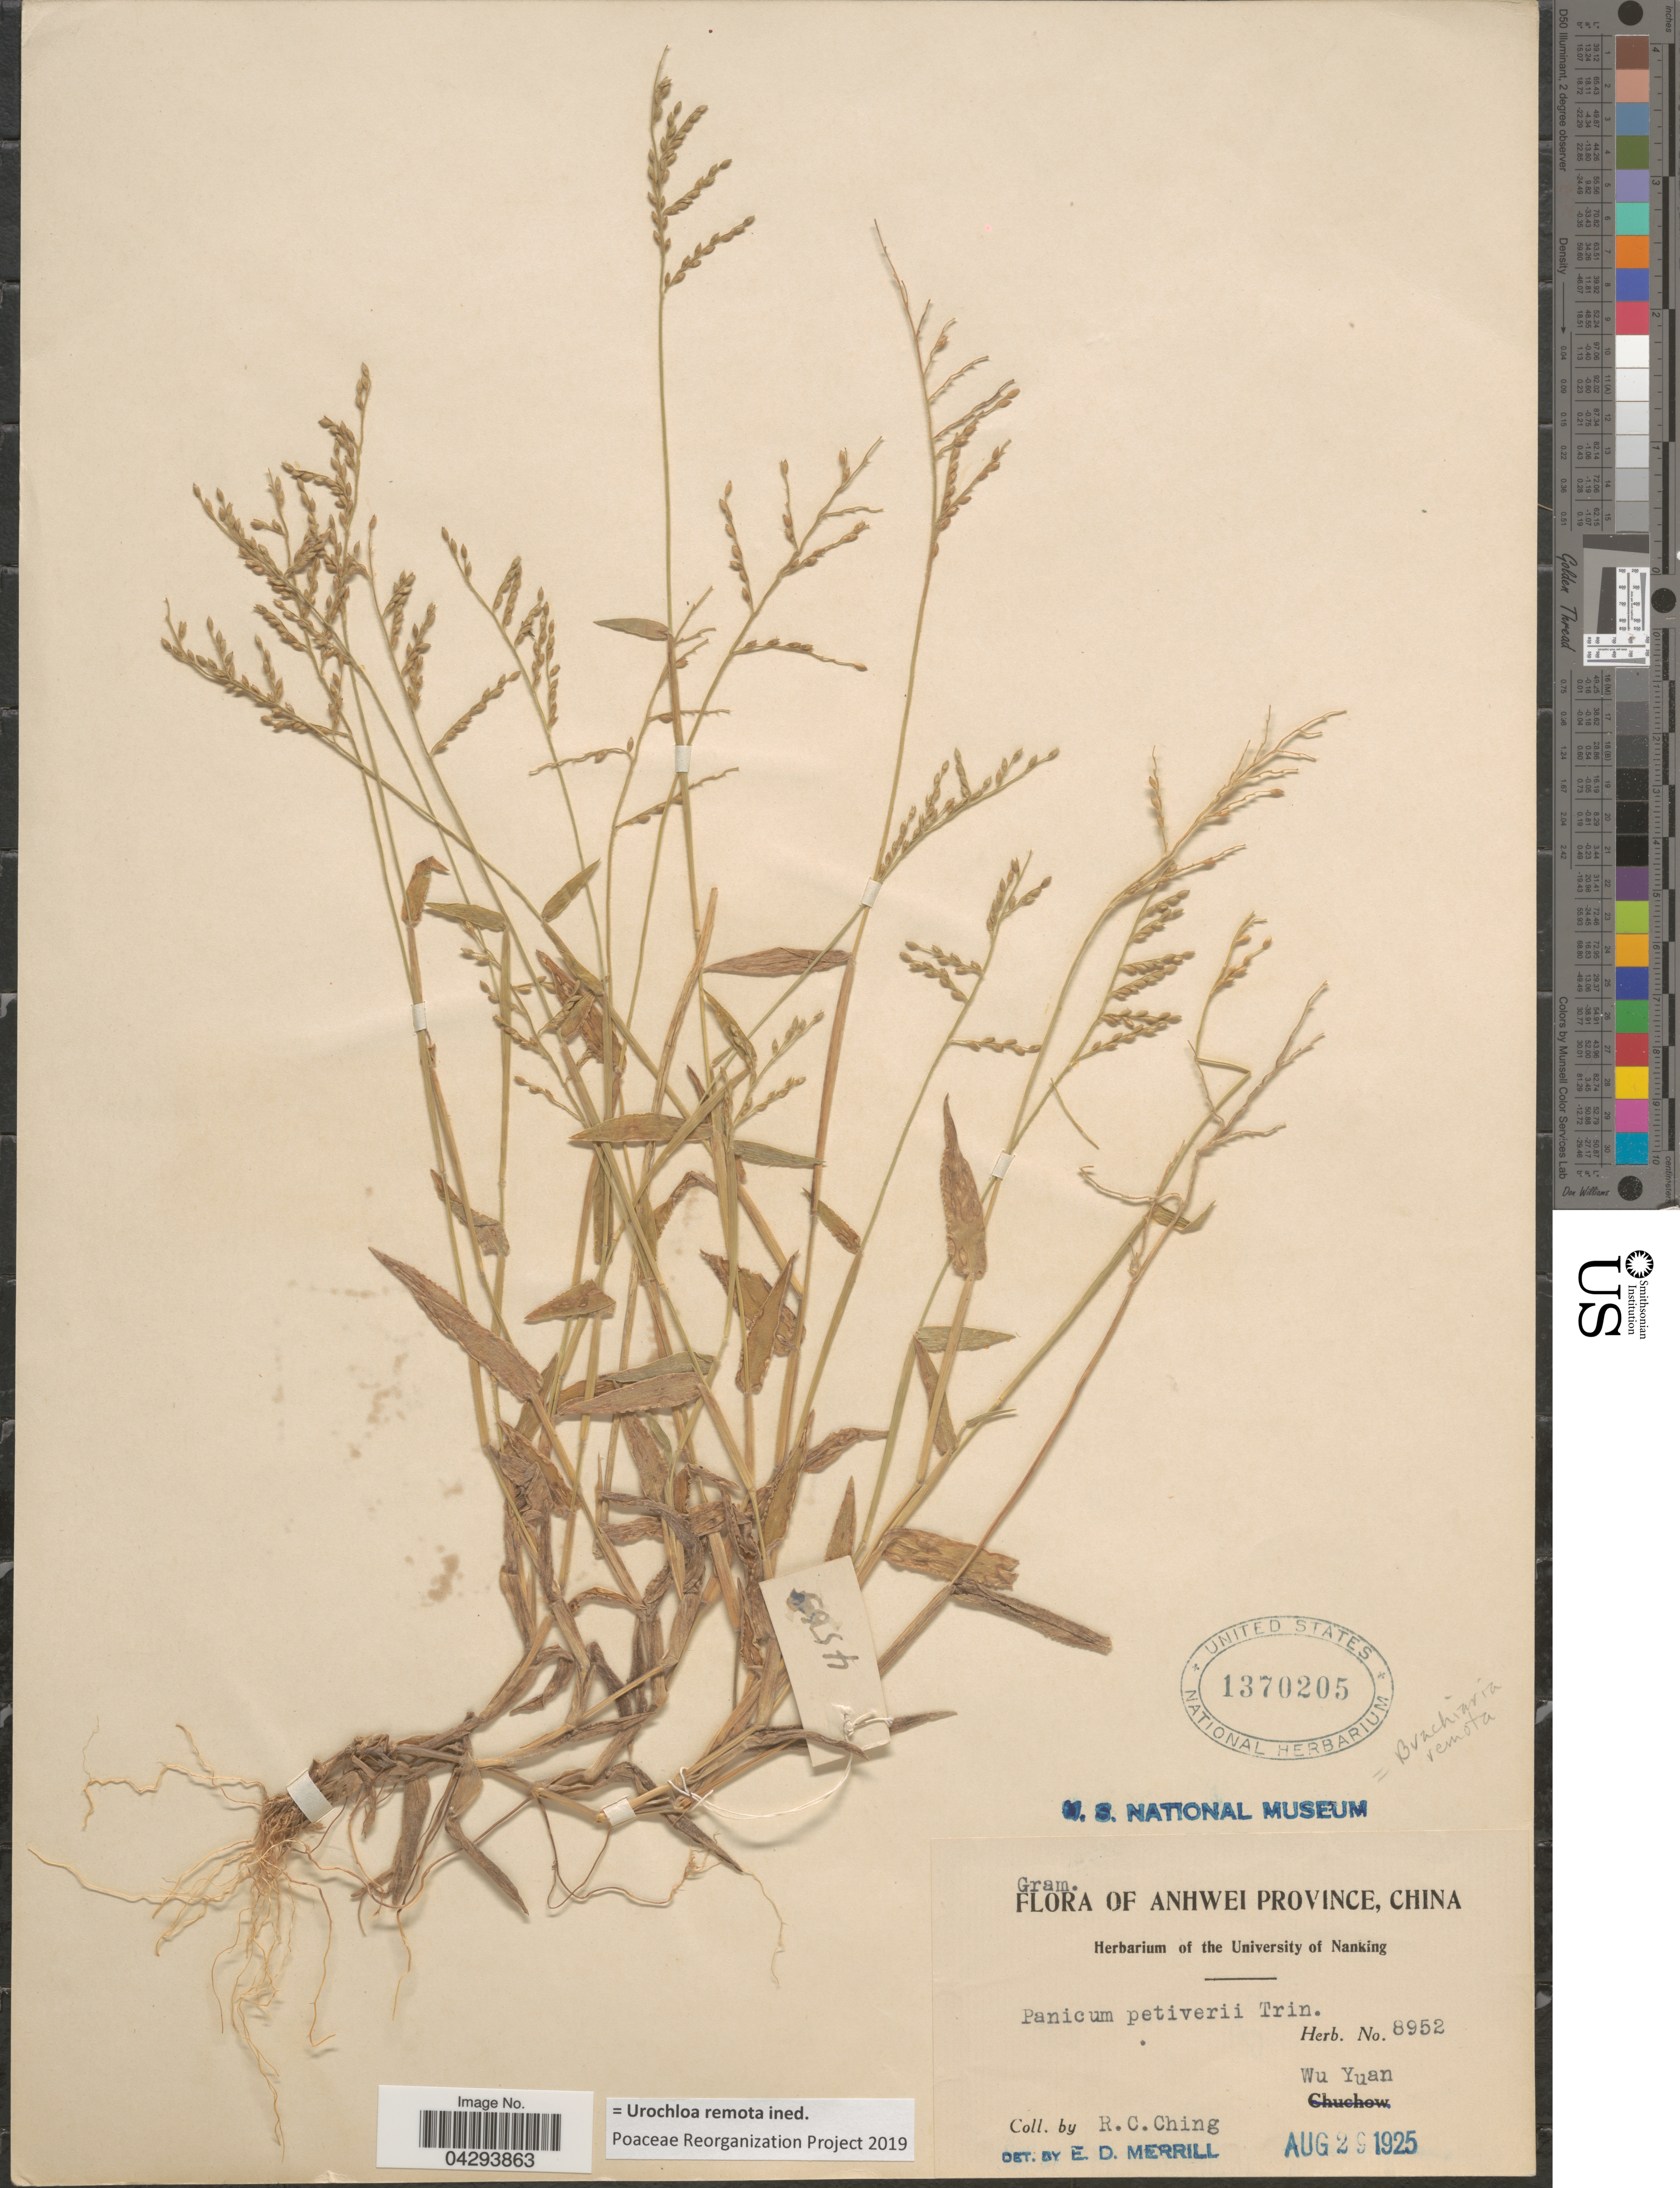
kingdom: Plantae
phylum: Tracheophyta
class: Liliopsida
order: Poales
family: Poaceae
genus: Urochloa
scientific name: Urochloa remota ined.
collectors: R. C. Ching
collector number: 8952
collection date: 1925-08-29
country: China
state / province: Anhui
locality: Anhwei Province. Wu Yuan.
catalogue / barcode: US 1370205